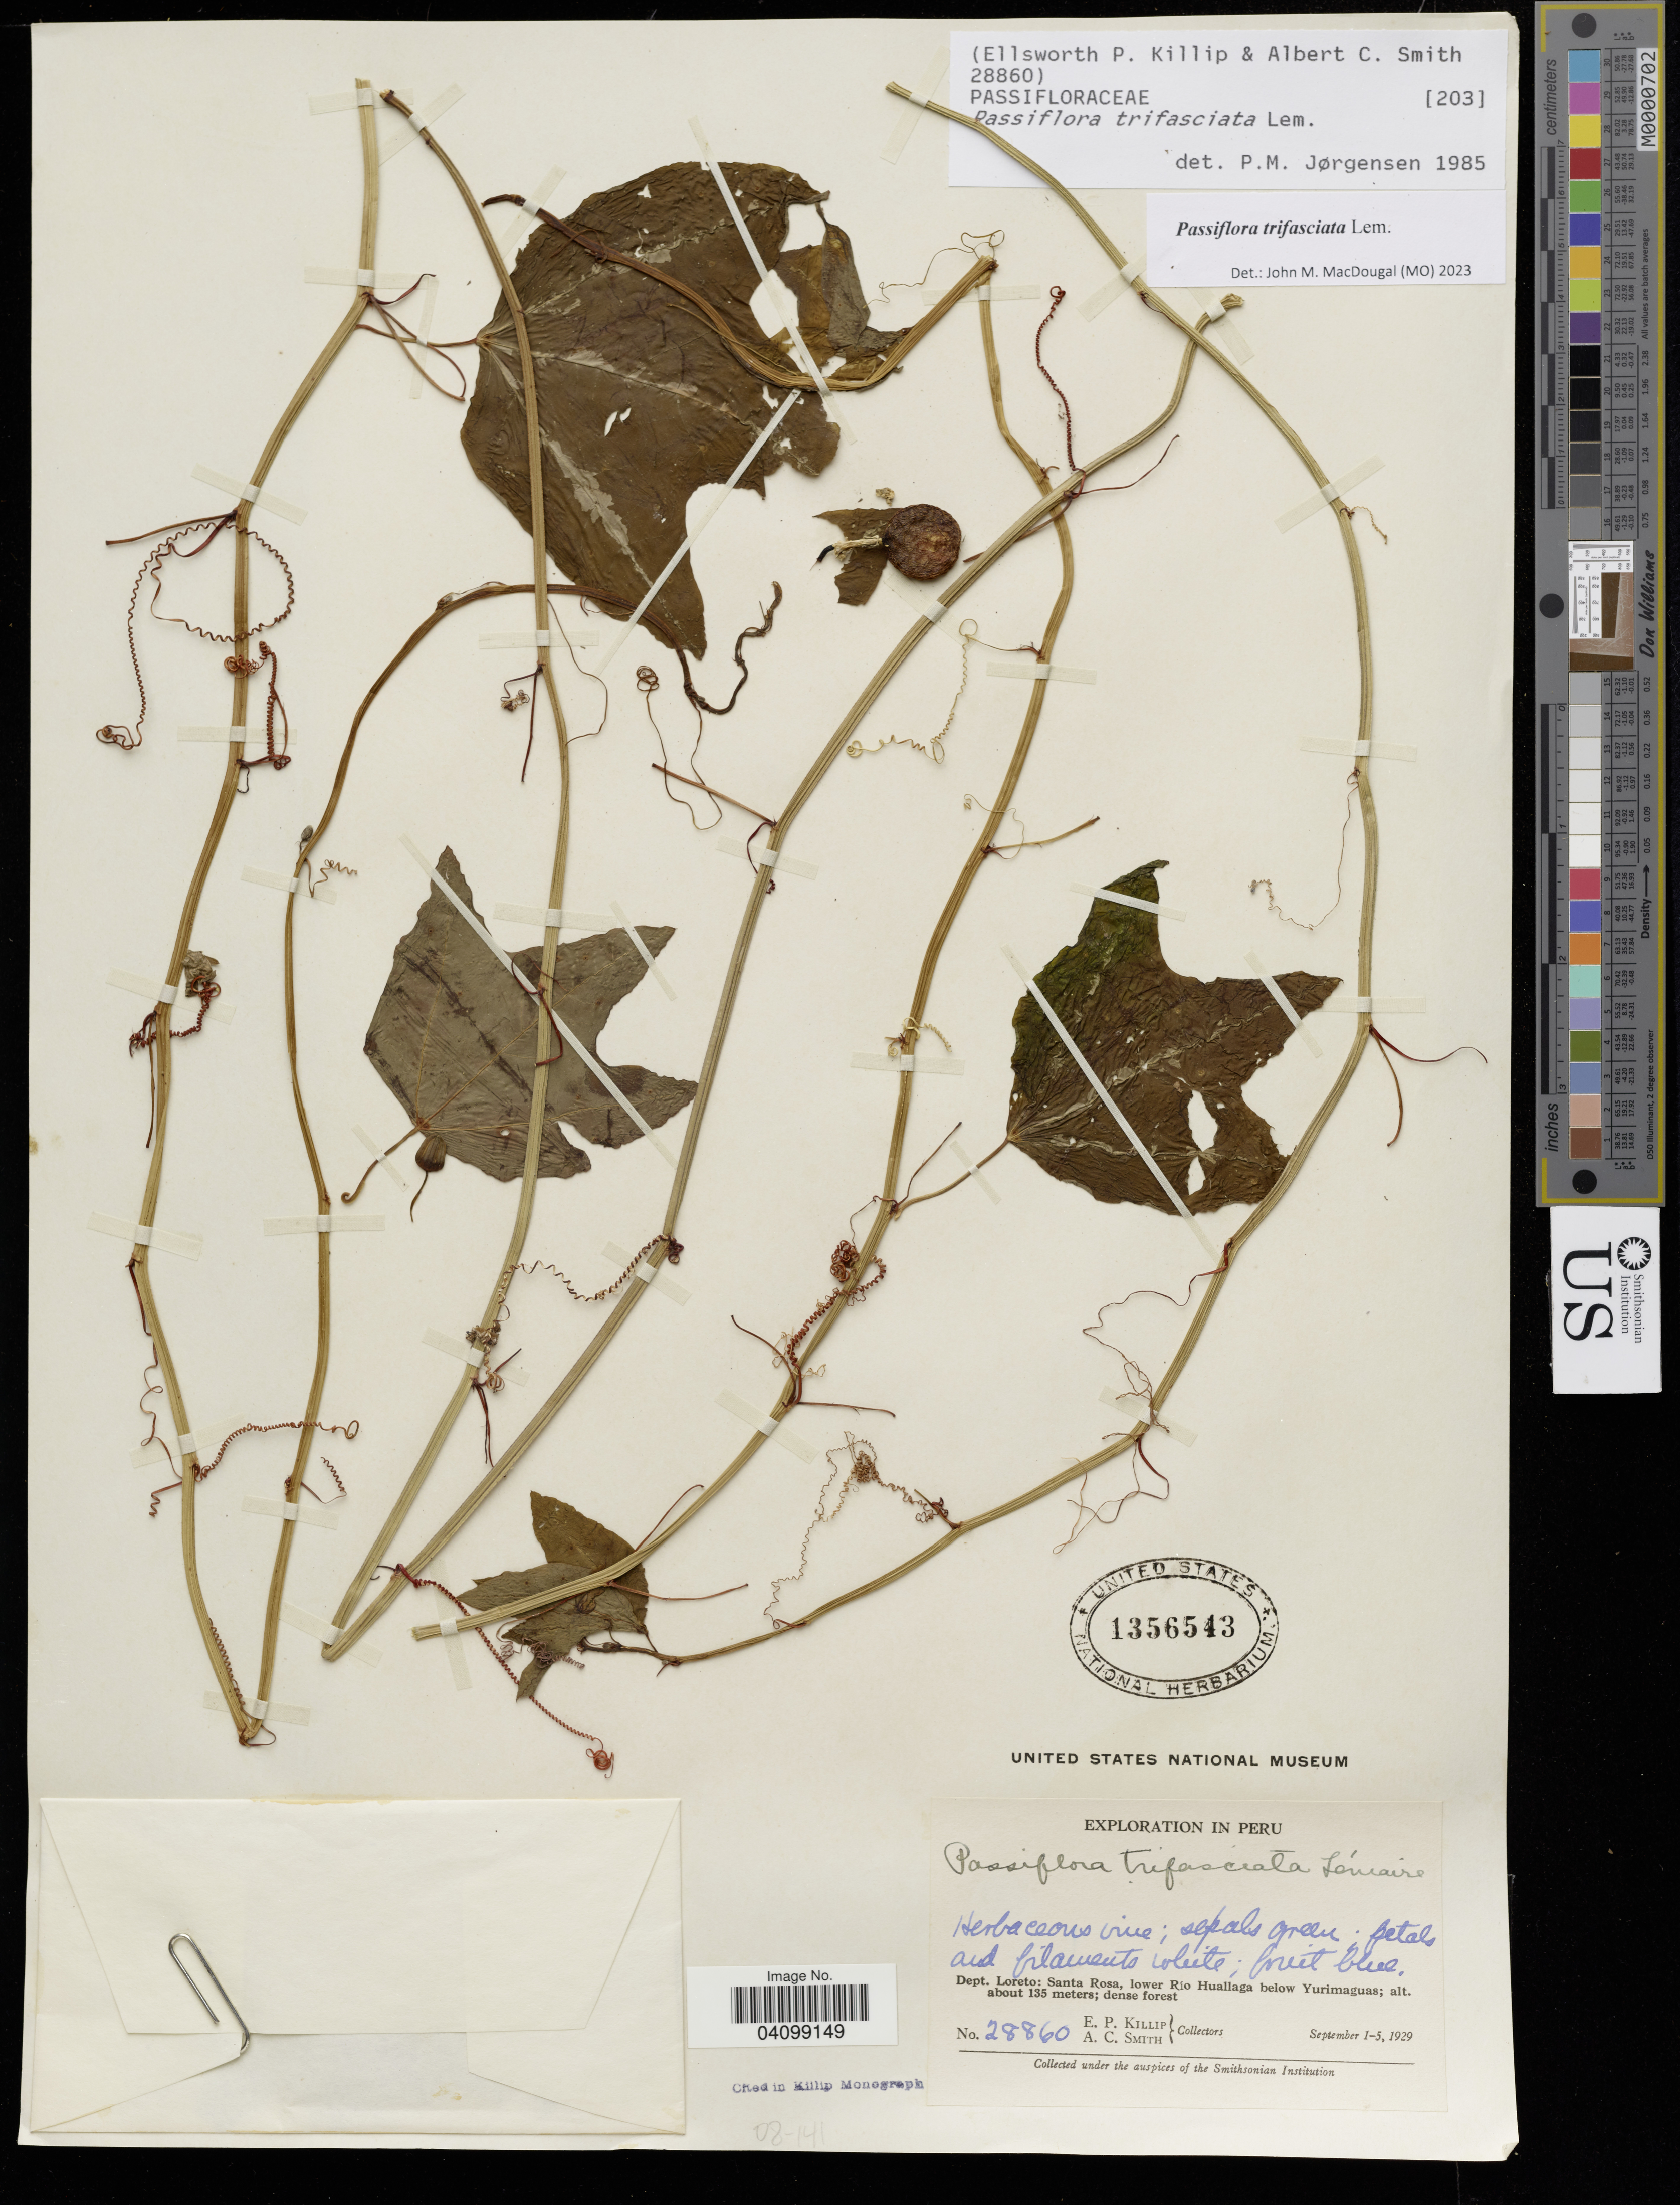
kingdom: Plantae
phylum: Tracheophyta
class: Magnoliopsida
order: Malpighiales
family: Passifloraceae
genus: Passiflora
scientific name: Passiflora trifasciata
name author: Lem.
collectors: E. Killip & A. C. Smith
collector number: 28860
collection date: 1929-09-01/1929-09-05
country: Peru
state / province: Loreto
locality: Santa Rosa, lower Rio Huallaga below Yurimaguas.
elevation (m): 135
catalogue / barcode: US 1356543